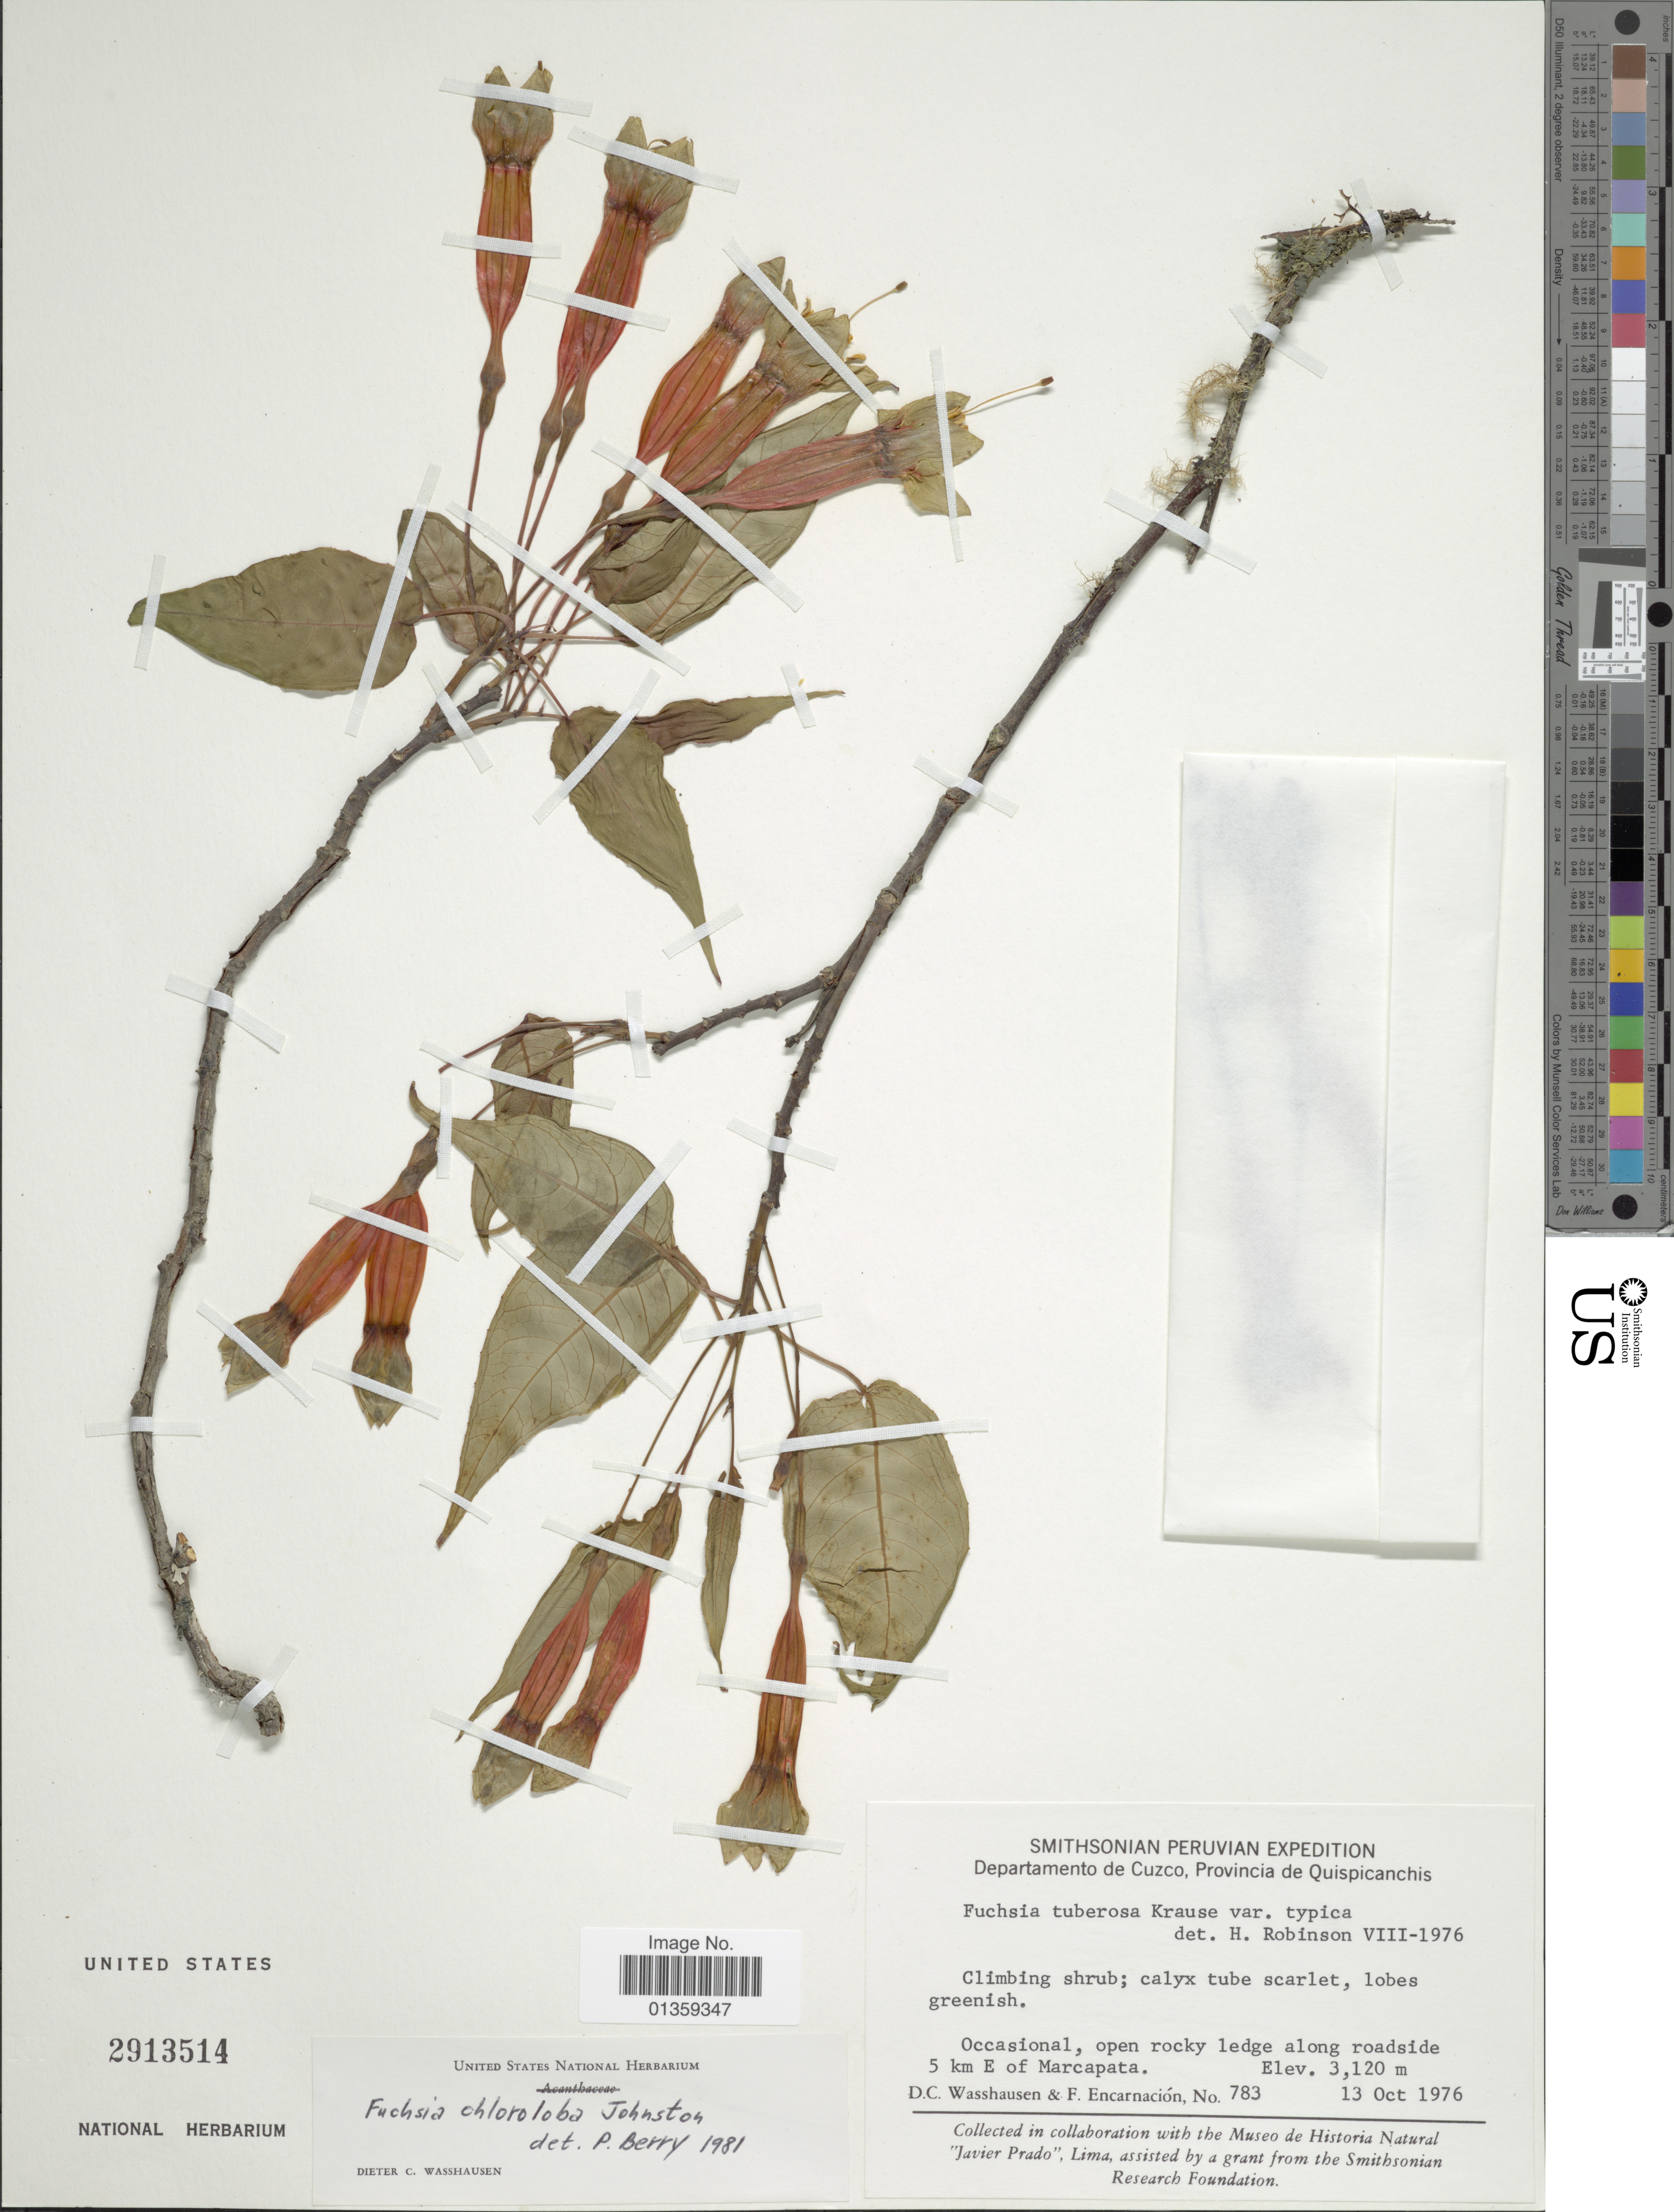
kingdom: Plantae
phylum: Tracheophyta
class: Magnoliopsida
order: Myrtales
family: Onagraceae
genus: Fuchsia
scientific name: Fuchsia chloroloba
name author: I.M. Johnst.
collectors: D. C. Wasshausen & F. Encarnación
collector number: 783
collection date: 1976-10-13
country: Peru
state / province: Cusco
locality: Provincia de Quipicanchis, Occasional, open rocky ledge along roadside 5 km E of Marcapata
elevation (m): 3120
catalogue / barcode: US 2913514